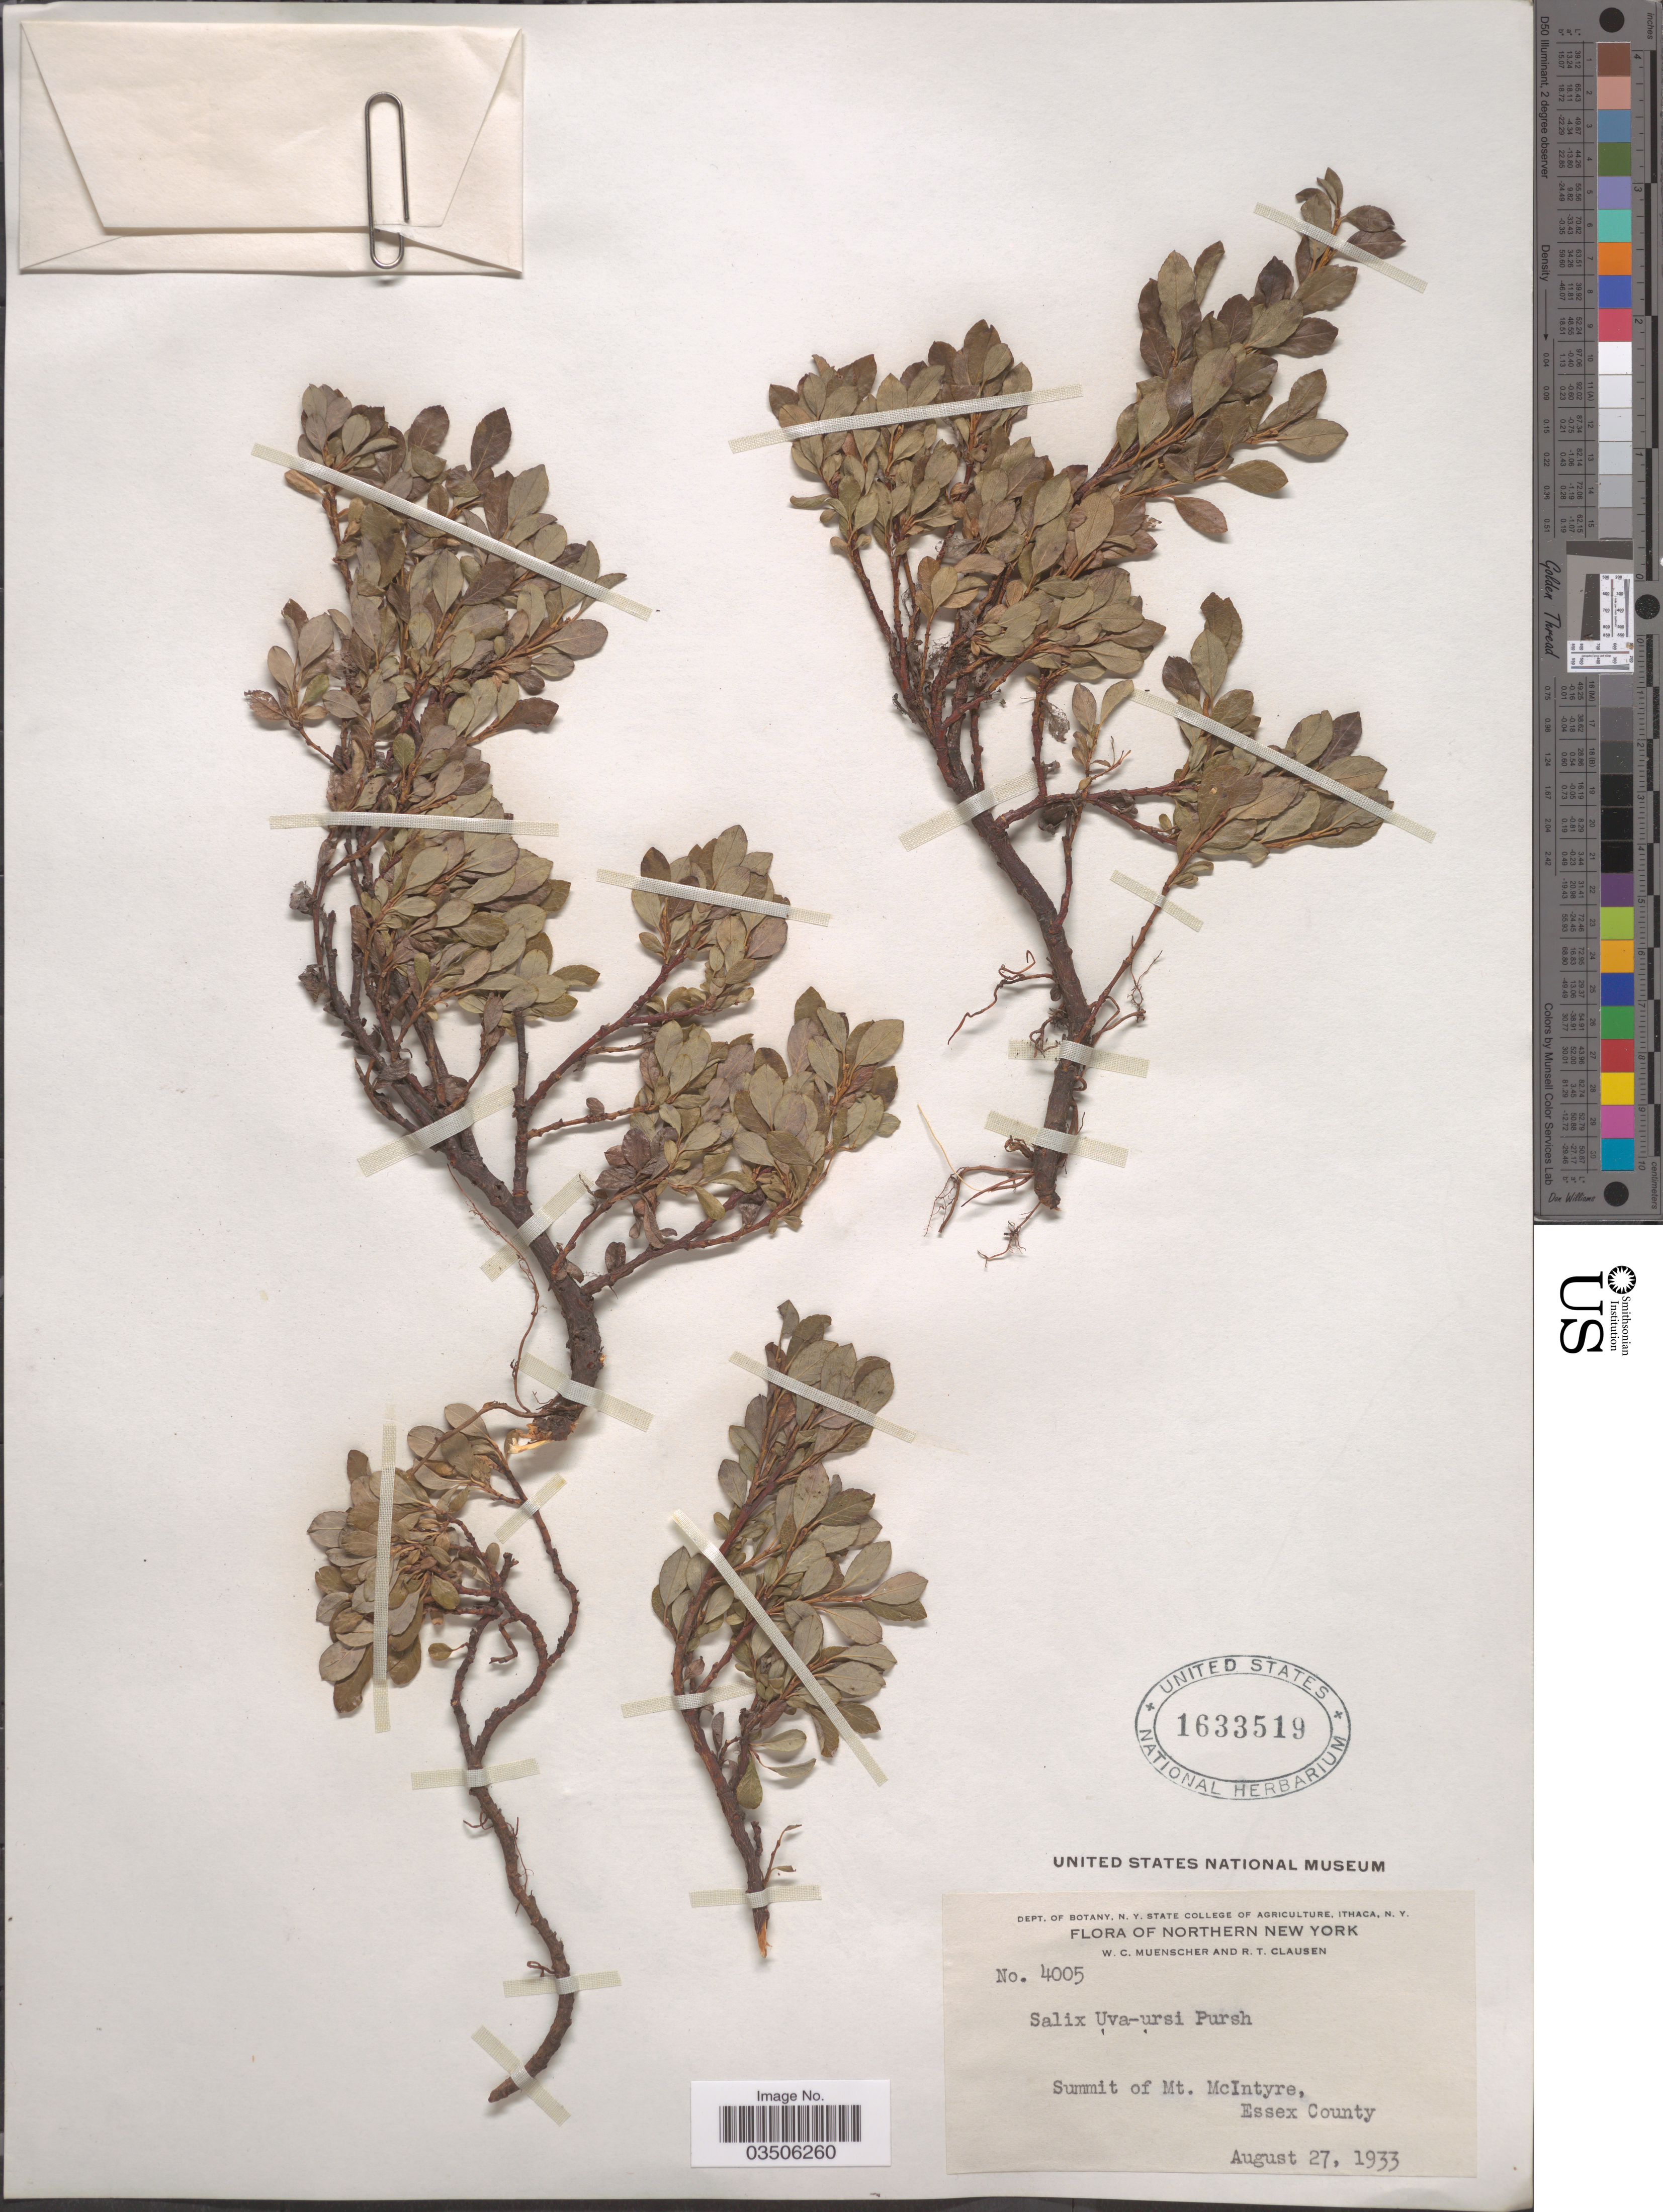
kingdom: Plantae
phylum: Tracheophyta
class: Magnoliopsida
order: Malpighiales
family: Salicaceae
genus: Salix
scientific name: Salix uva-ursi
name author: Pursh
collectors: W. Muenscher & R. T. Clausen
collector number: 4005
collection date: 1933-08-27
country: United States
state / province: New York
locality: Northern New York. Summit of Mt. McIntyre, Essex County.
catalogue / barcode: US 1633519